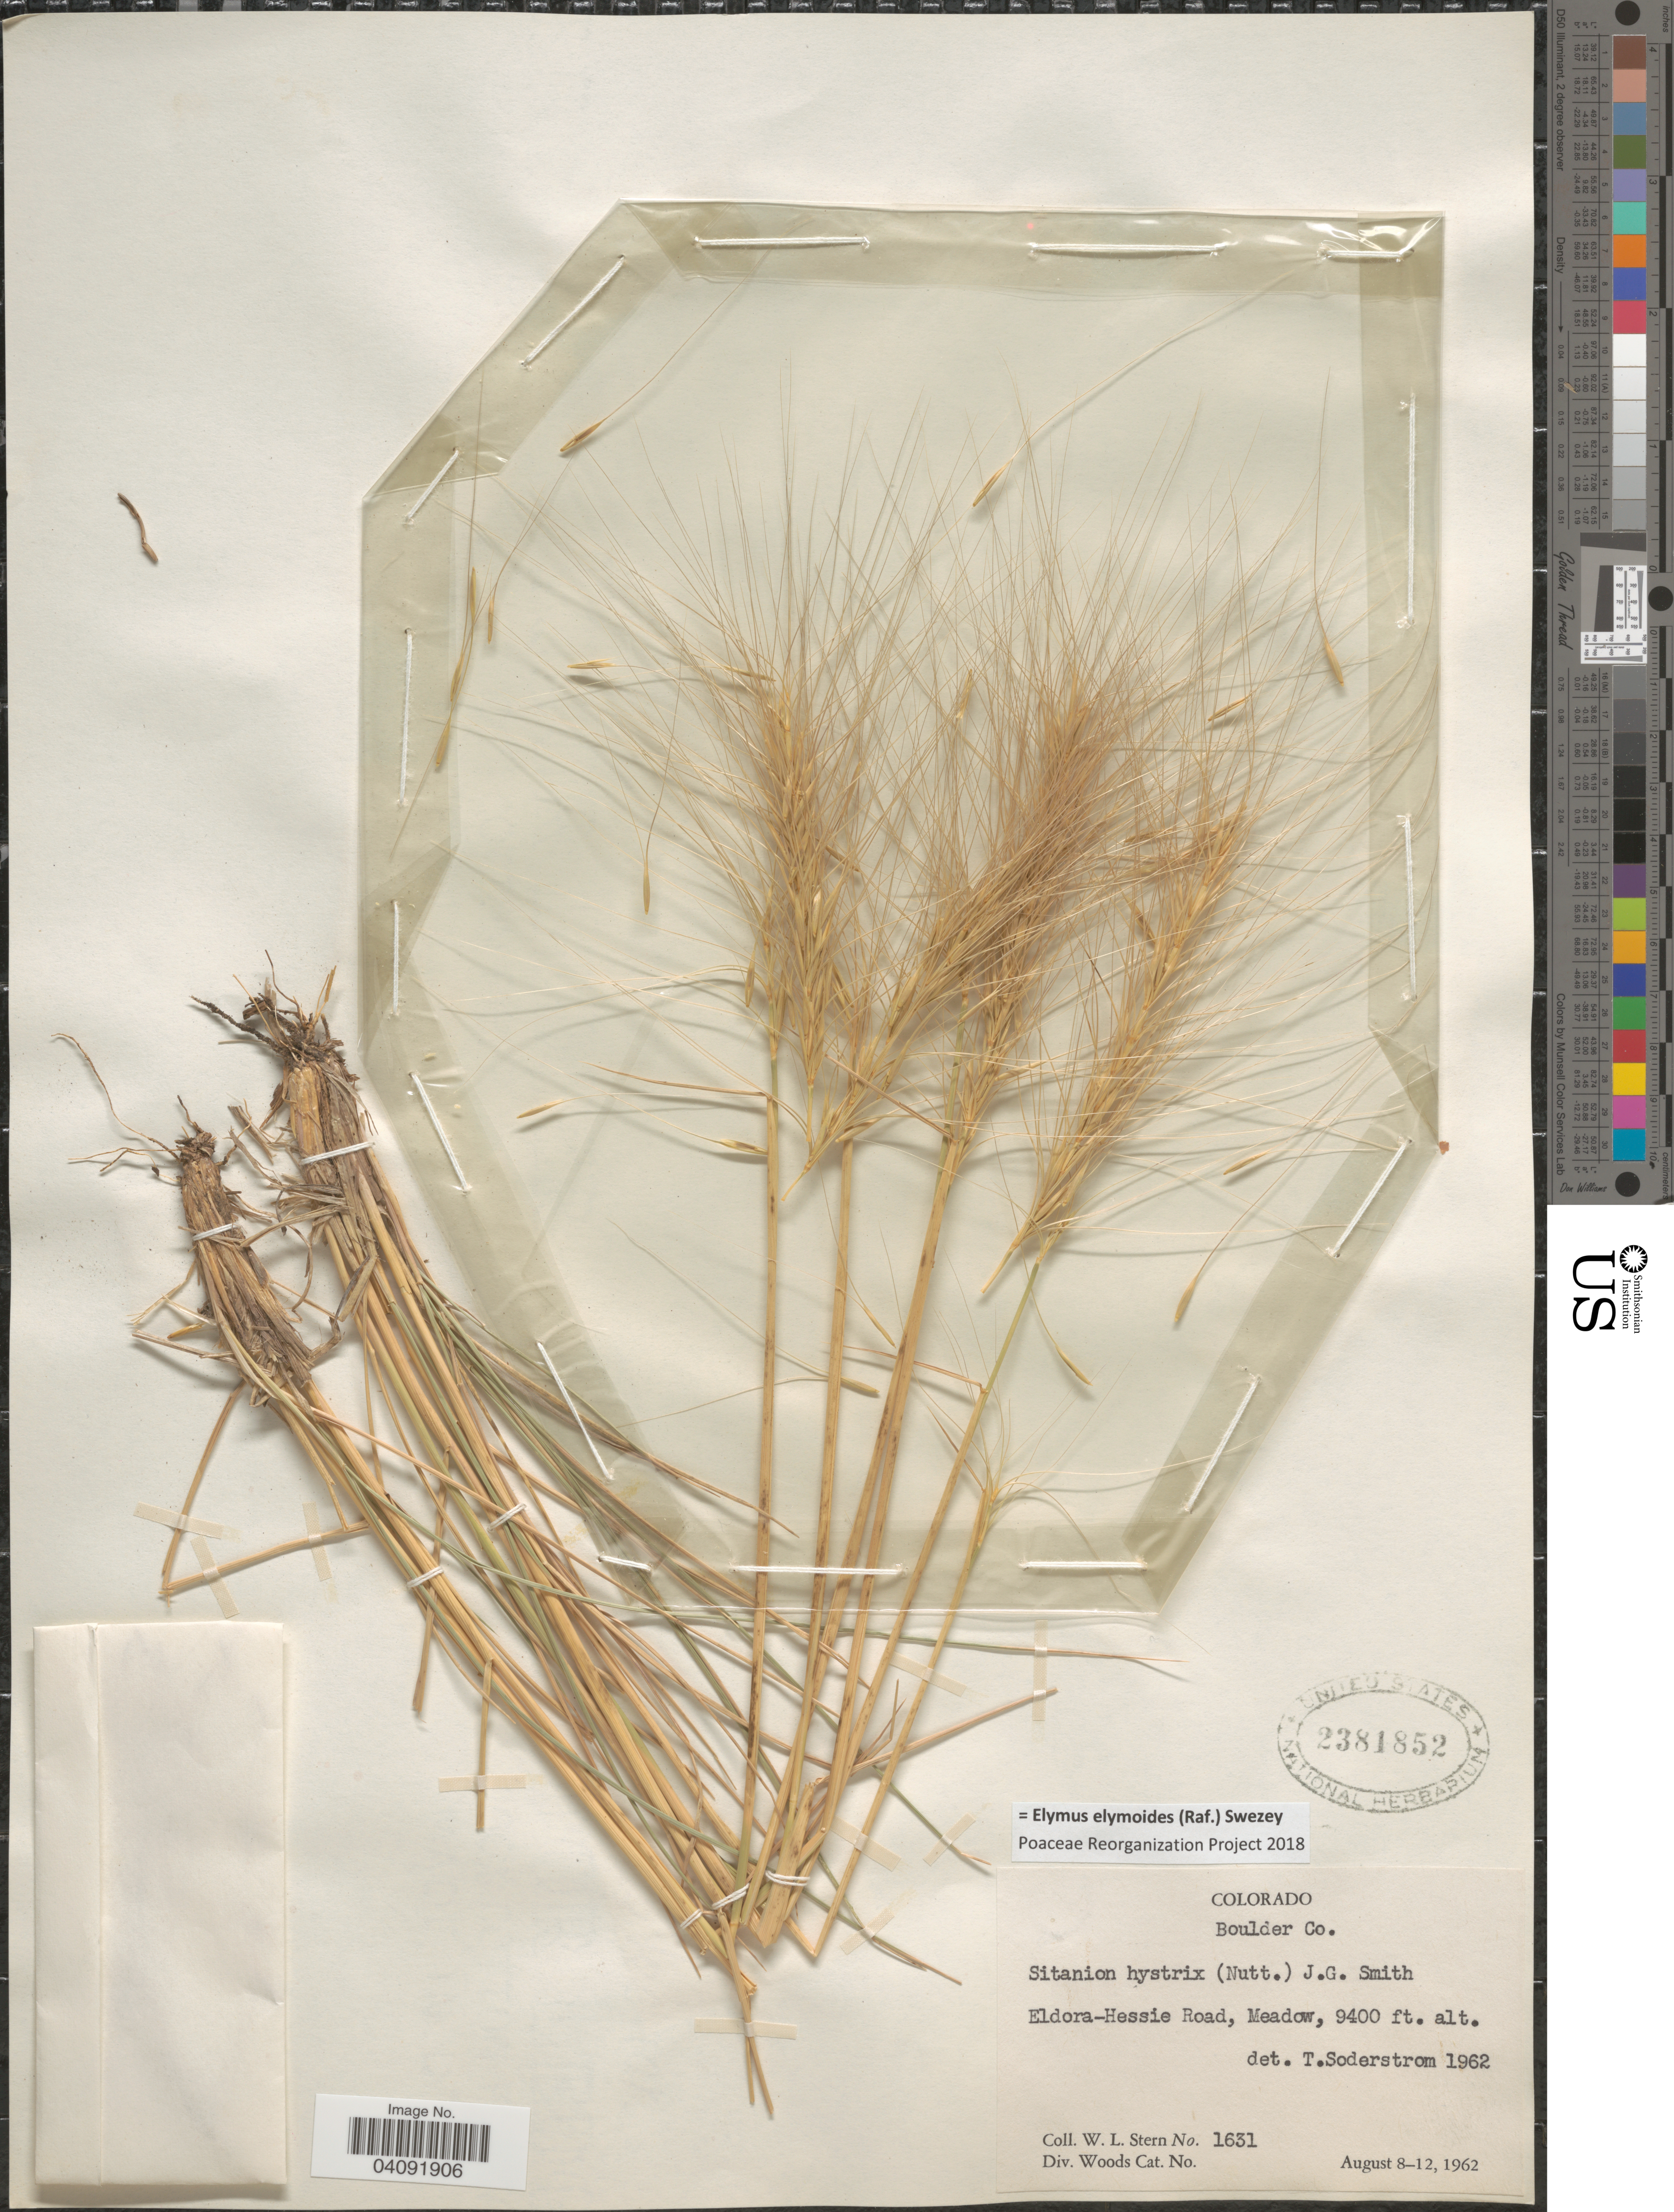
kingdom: Plantae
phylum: Tracheophyta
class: Liliopsida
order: Poales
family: Poaceae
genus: Elymus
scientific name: Elymus elymoides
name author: (Raf.) Swezey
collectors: W. L. Stern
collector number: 1631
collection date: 1962-08-08/1962-08-12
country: United States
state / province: Colorado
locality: Boulder Co. Eldora-Hessie Road, Meadow.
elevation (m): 2865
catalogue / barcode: US 2381852